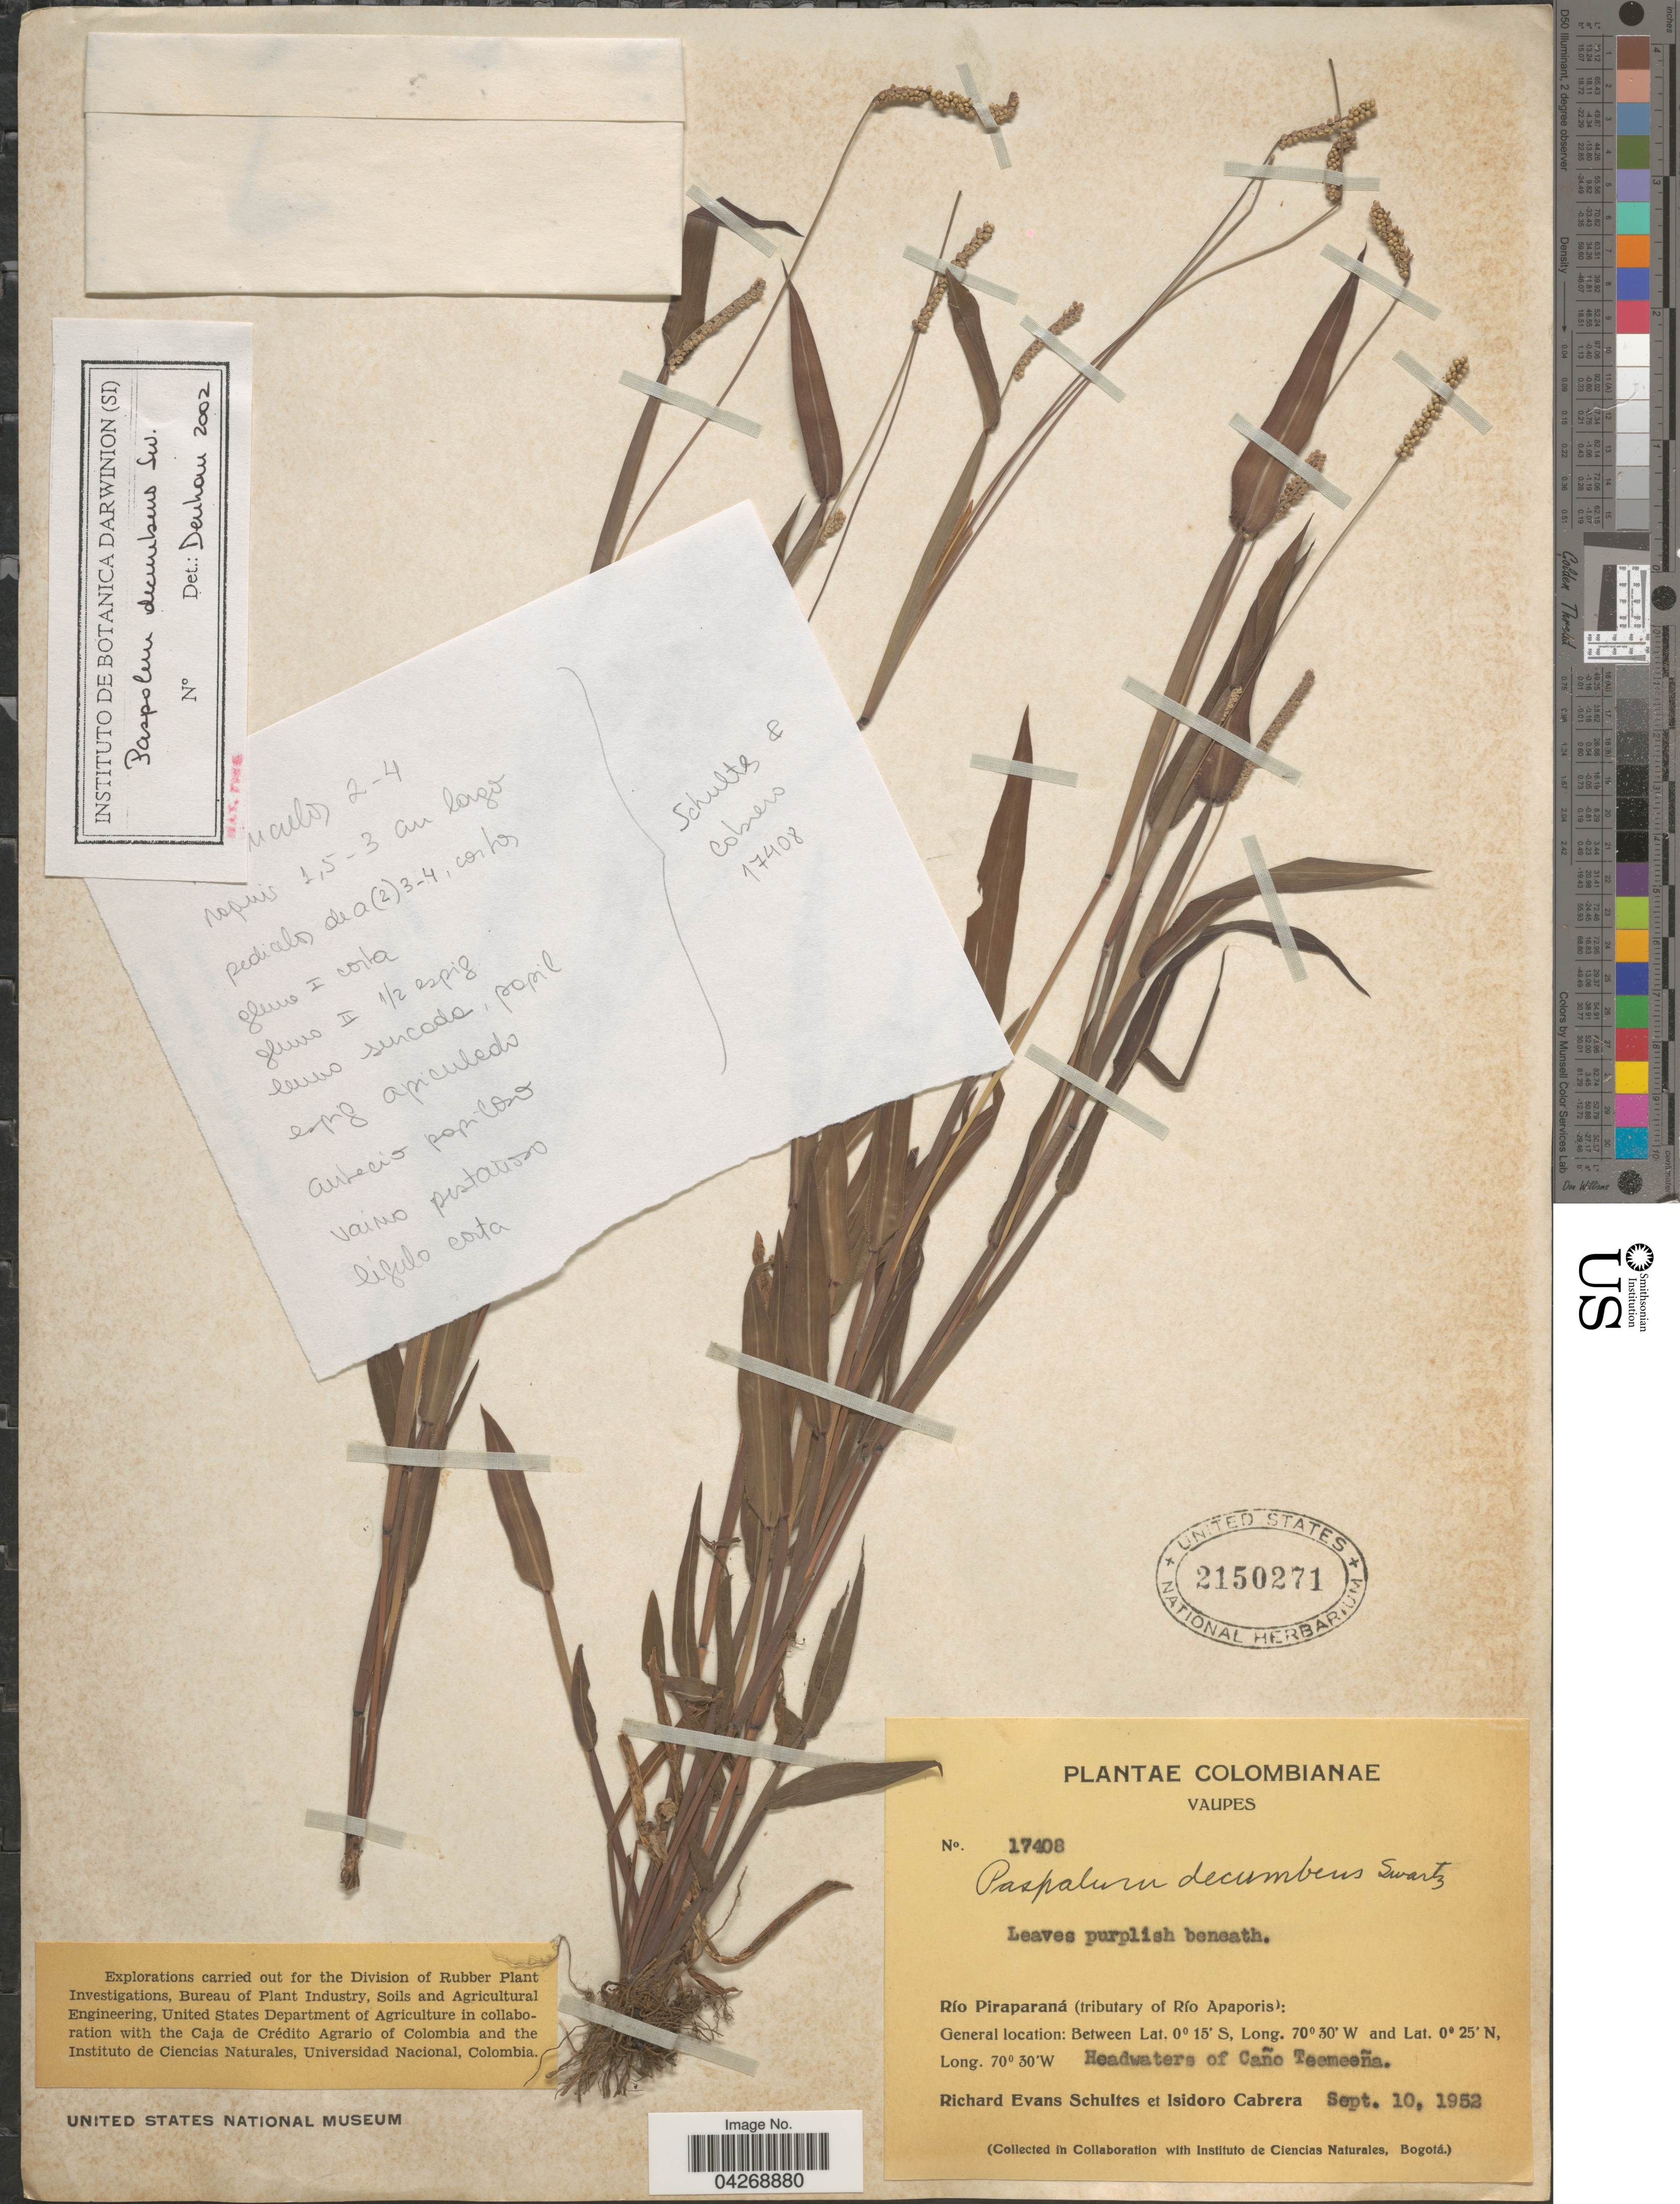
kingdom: Plantae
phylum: Tracheophyta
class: Liliopsida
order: Poales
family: Poaceae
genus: Paspalum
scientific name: Paspalum decumbens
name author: Sw.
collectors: R. E. Schultes & I. Cabrera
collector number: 17408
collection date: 1952-09-10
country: Colombia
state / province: Vaupés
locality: Vaupes. Río Piraparaná (tributary of Río Apaporis): General location: Headwaters of Caño Teemeeña.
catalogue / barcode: US 2150271